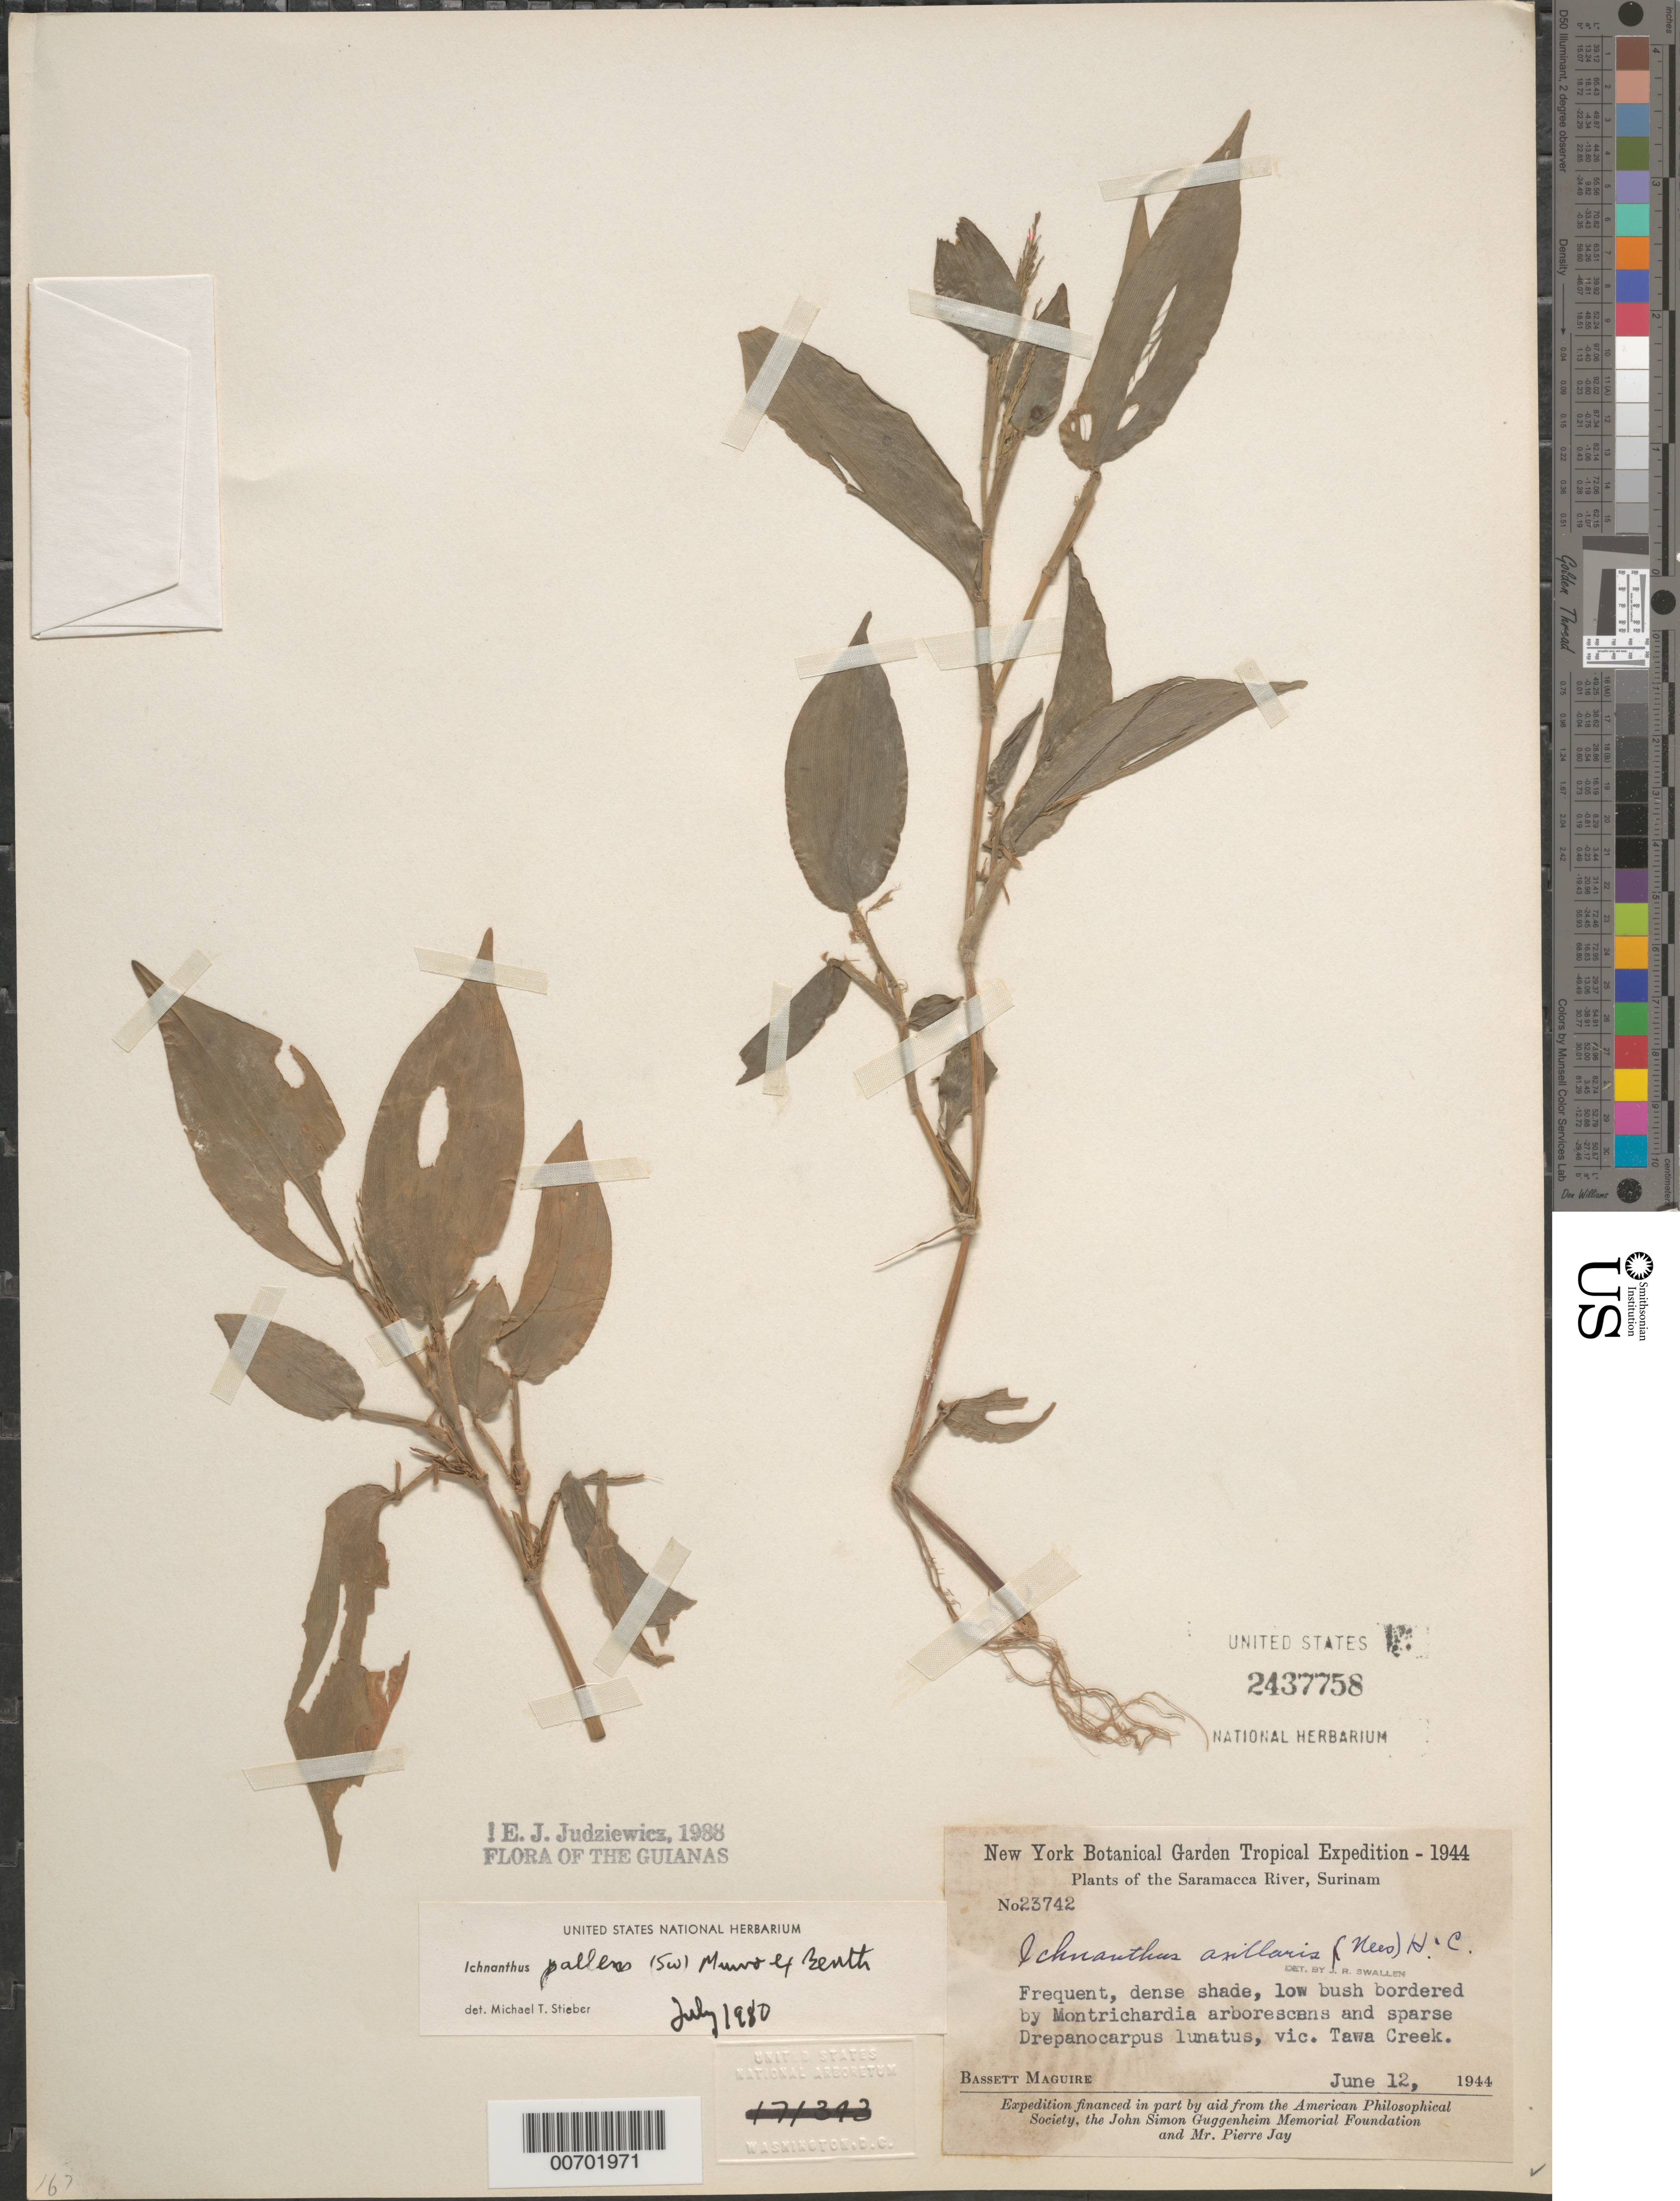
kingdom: Plantae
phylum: Tracheophyta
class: Liliopsida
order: Poales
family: Poaceae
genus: Ichnanthus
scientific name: Ichnanthus pallens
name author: (Sw.) Munro ex Benth.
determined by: Judziewicz, E. J.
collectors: B. Maguire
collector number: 23742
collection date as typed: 12-Jun-44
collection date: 1944-06-12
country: Suriname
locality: Tawa Creek vic., Lower Saramacca River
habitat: Dense shade, low bush bordered by Montrichardia arborescens and sparse Drepanocarpus lunatus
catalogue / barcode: US 2437758